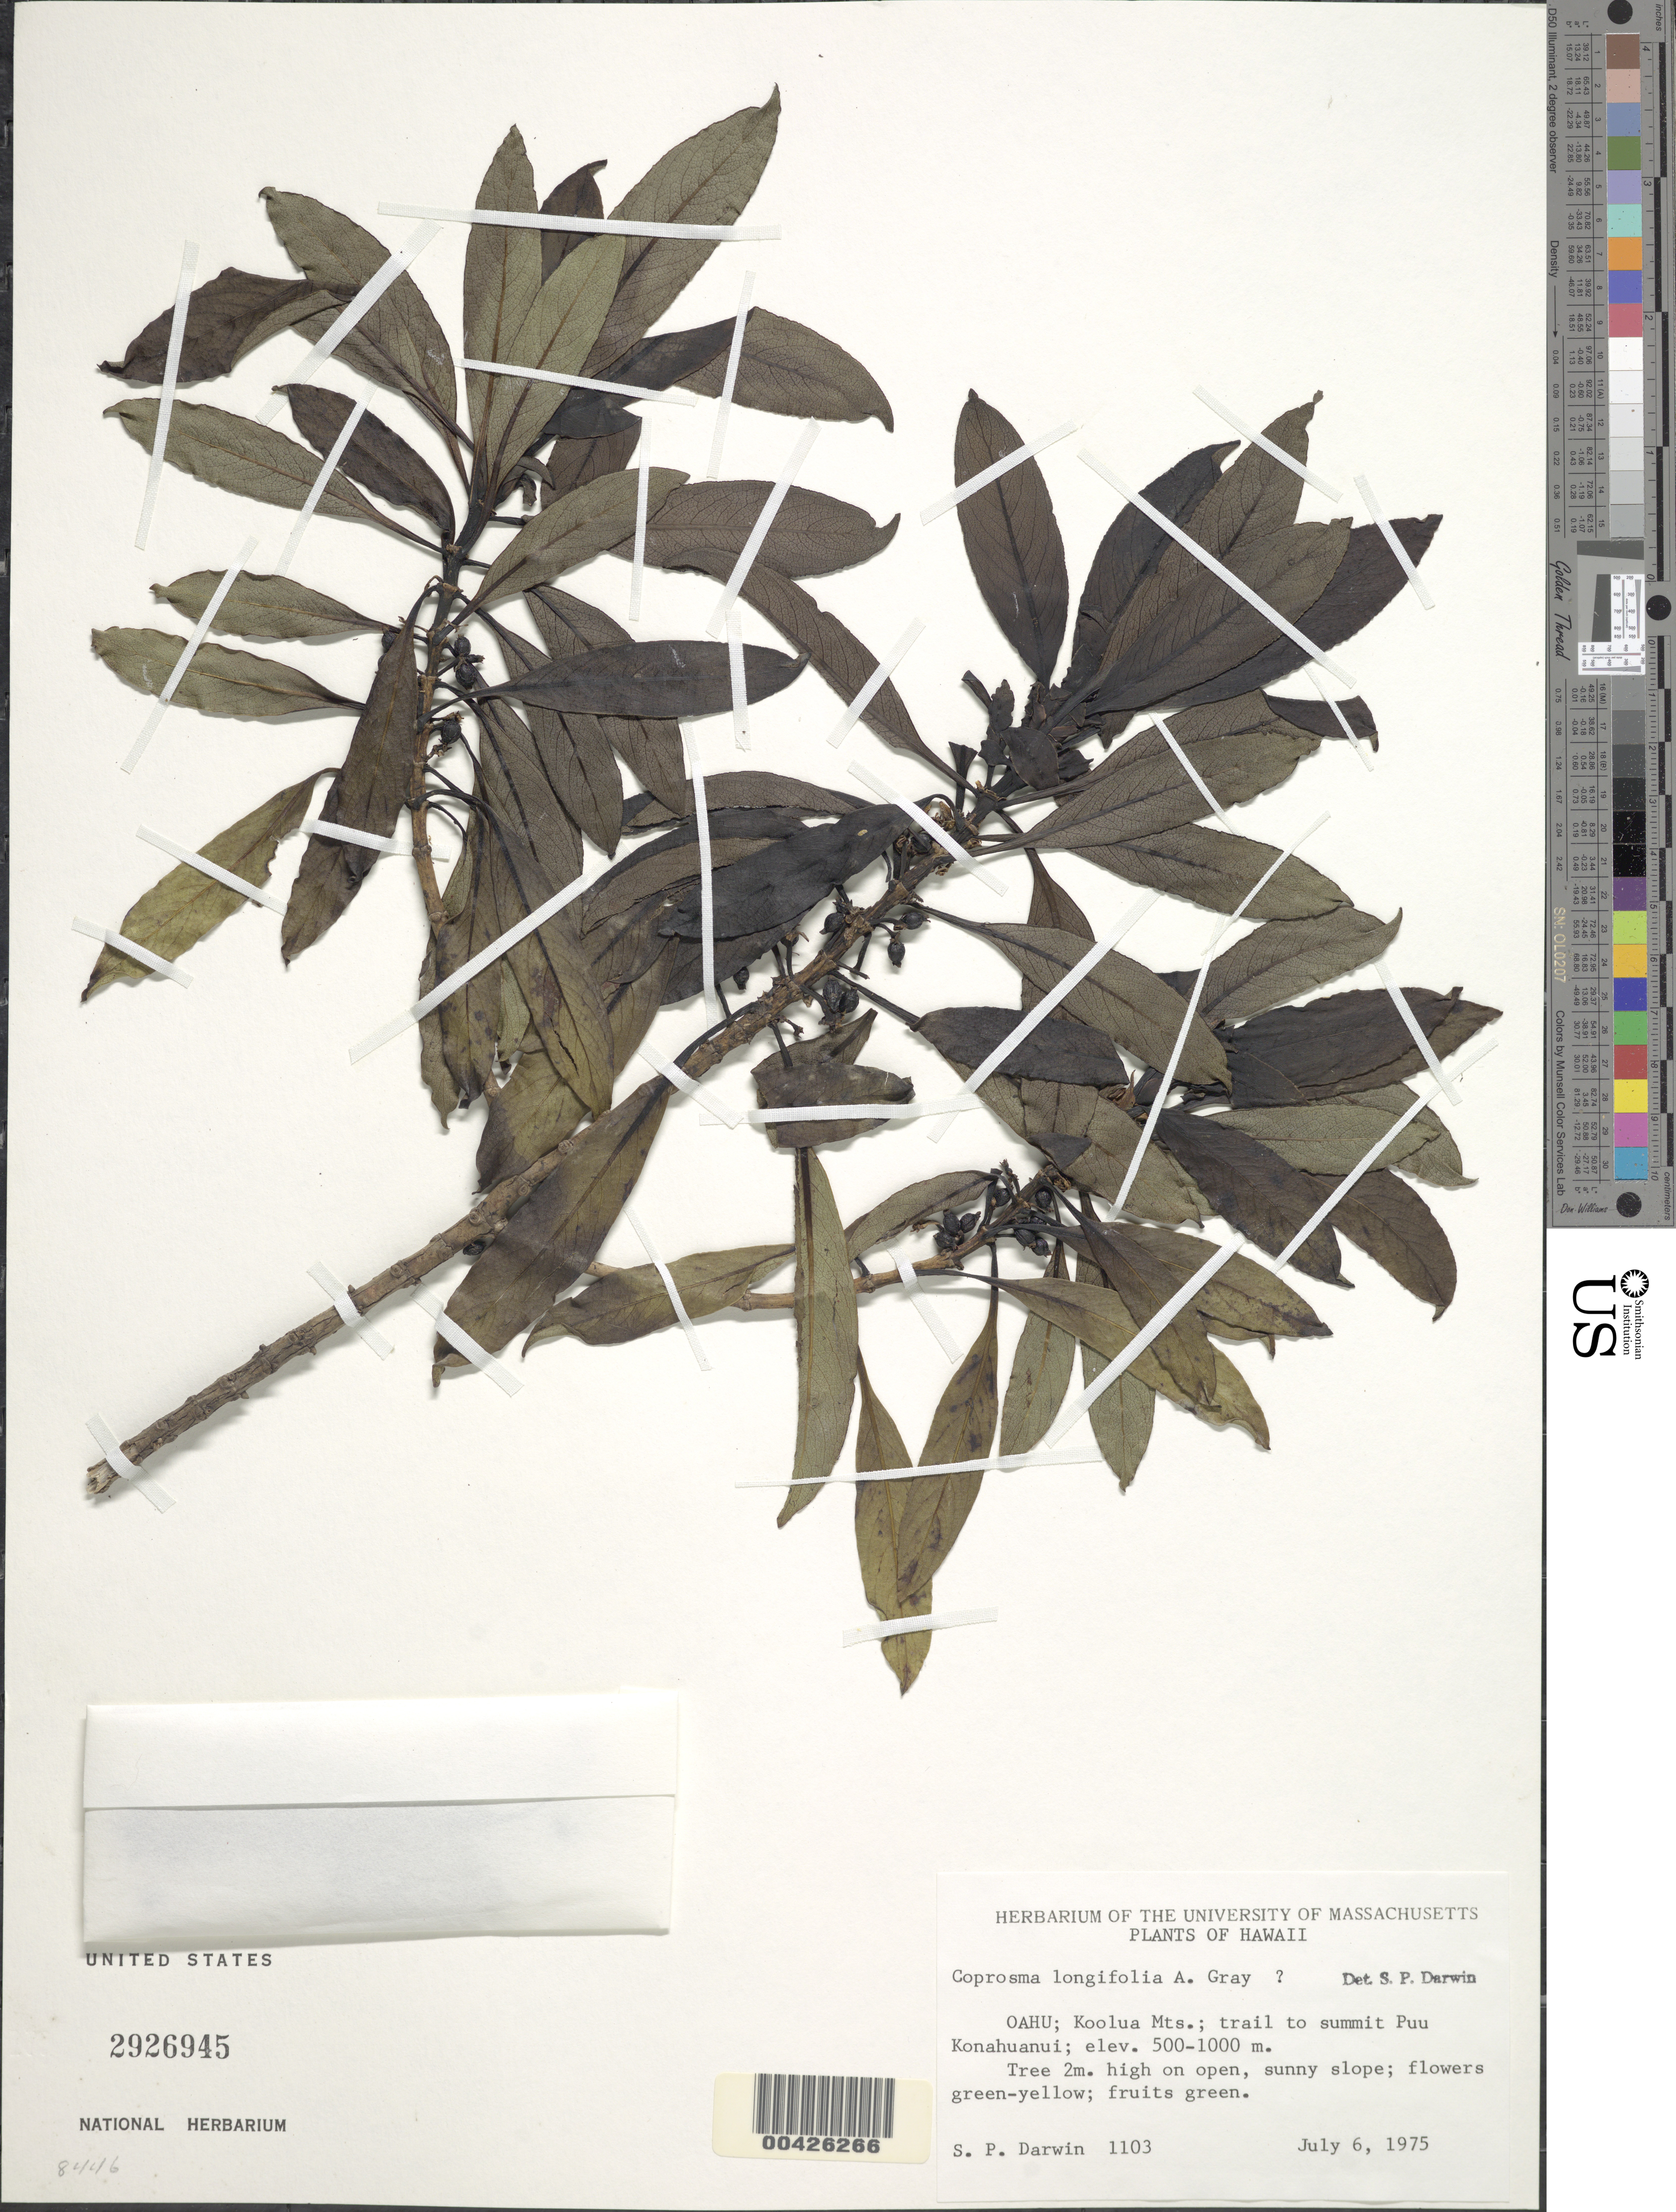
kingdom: Plantae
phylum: Tracheophyta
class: Magnoliopsida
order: Gentianales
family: Rubiaceae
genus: Coprosma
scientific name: Coprosma longifolia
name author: A. Gray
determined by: Darwin, S. P.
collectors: S. P. Darwin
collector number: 1103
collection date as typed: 6 Jul 1975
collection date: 1975-07-06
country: United States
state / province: Hawaii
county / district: Honolulu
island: Oahu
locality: Koolua Mountains, trail to summit Puu Konahuanui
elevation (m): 500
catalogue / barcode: US 2926945